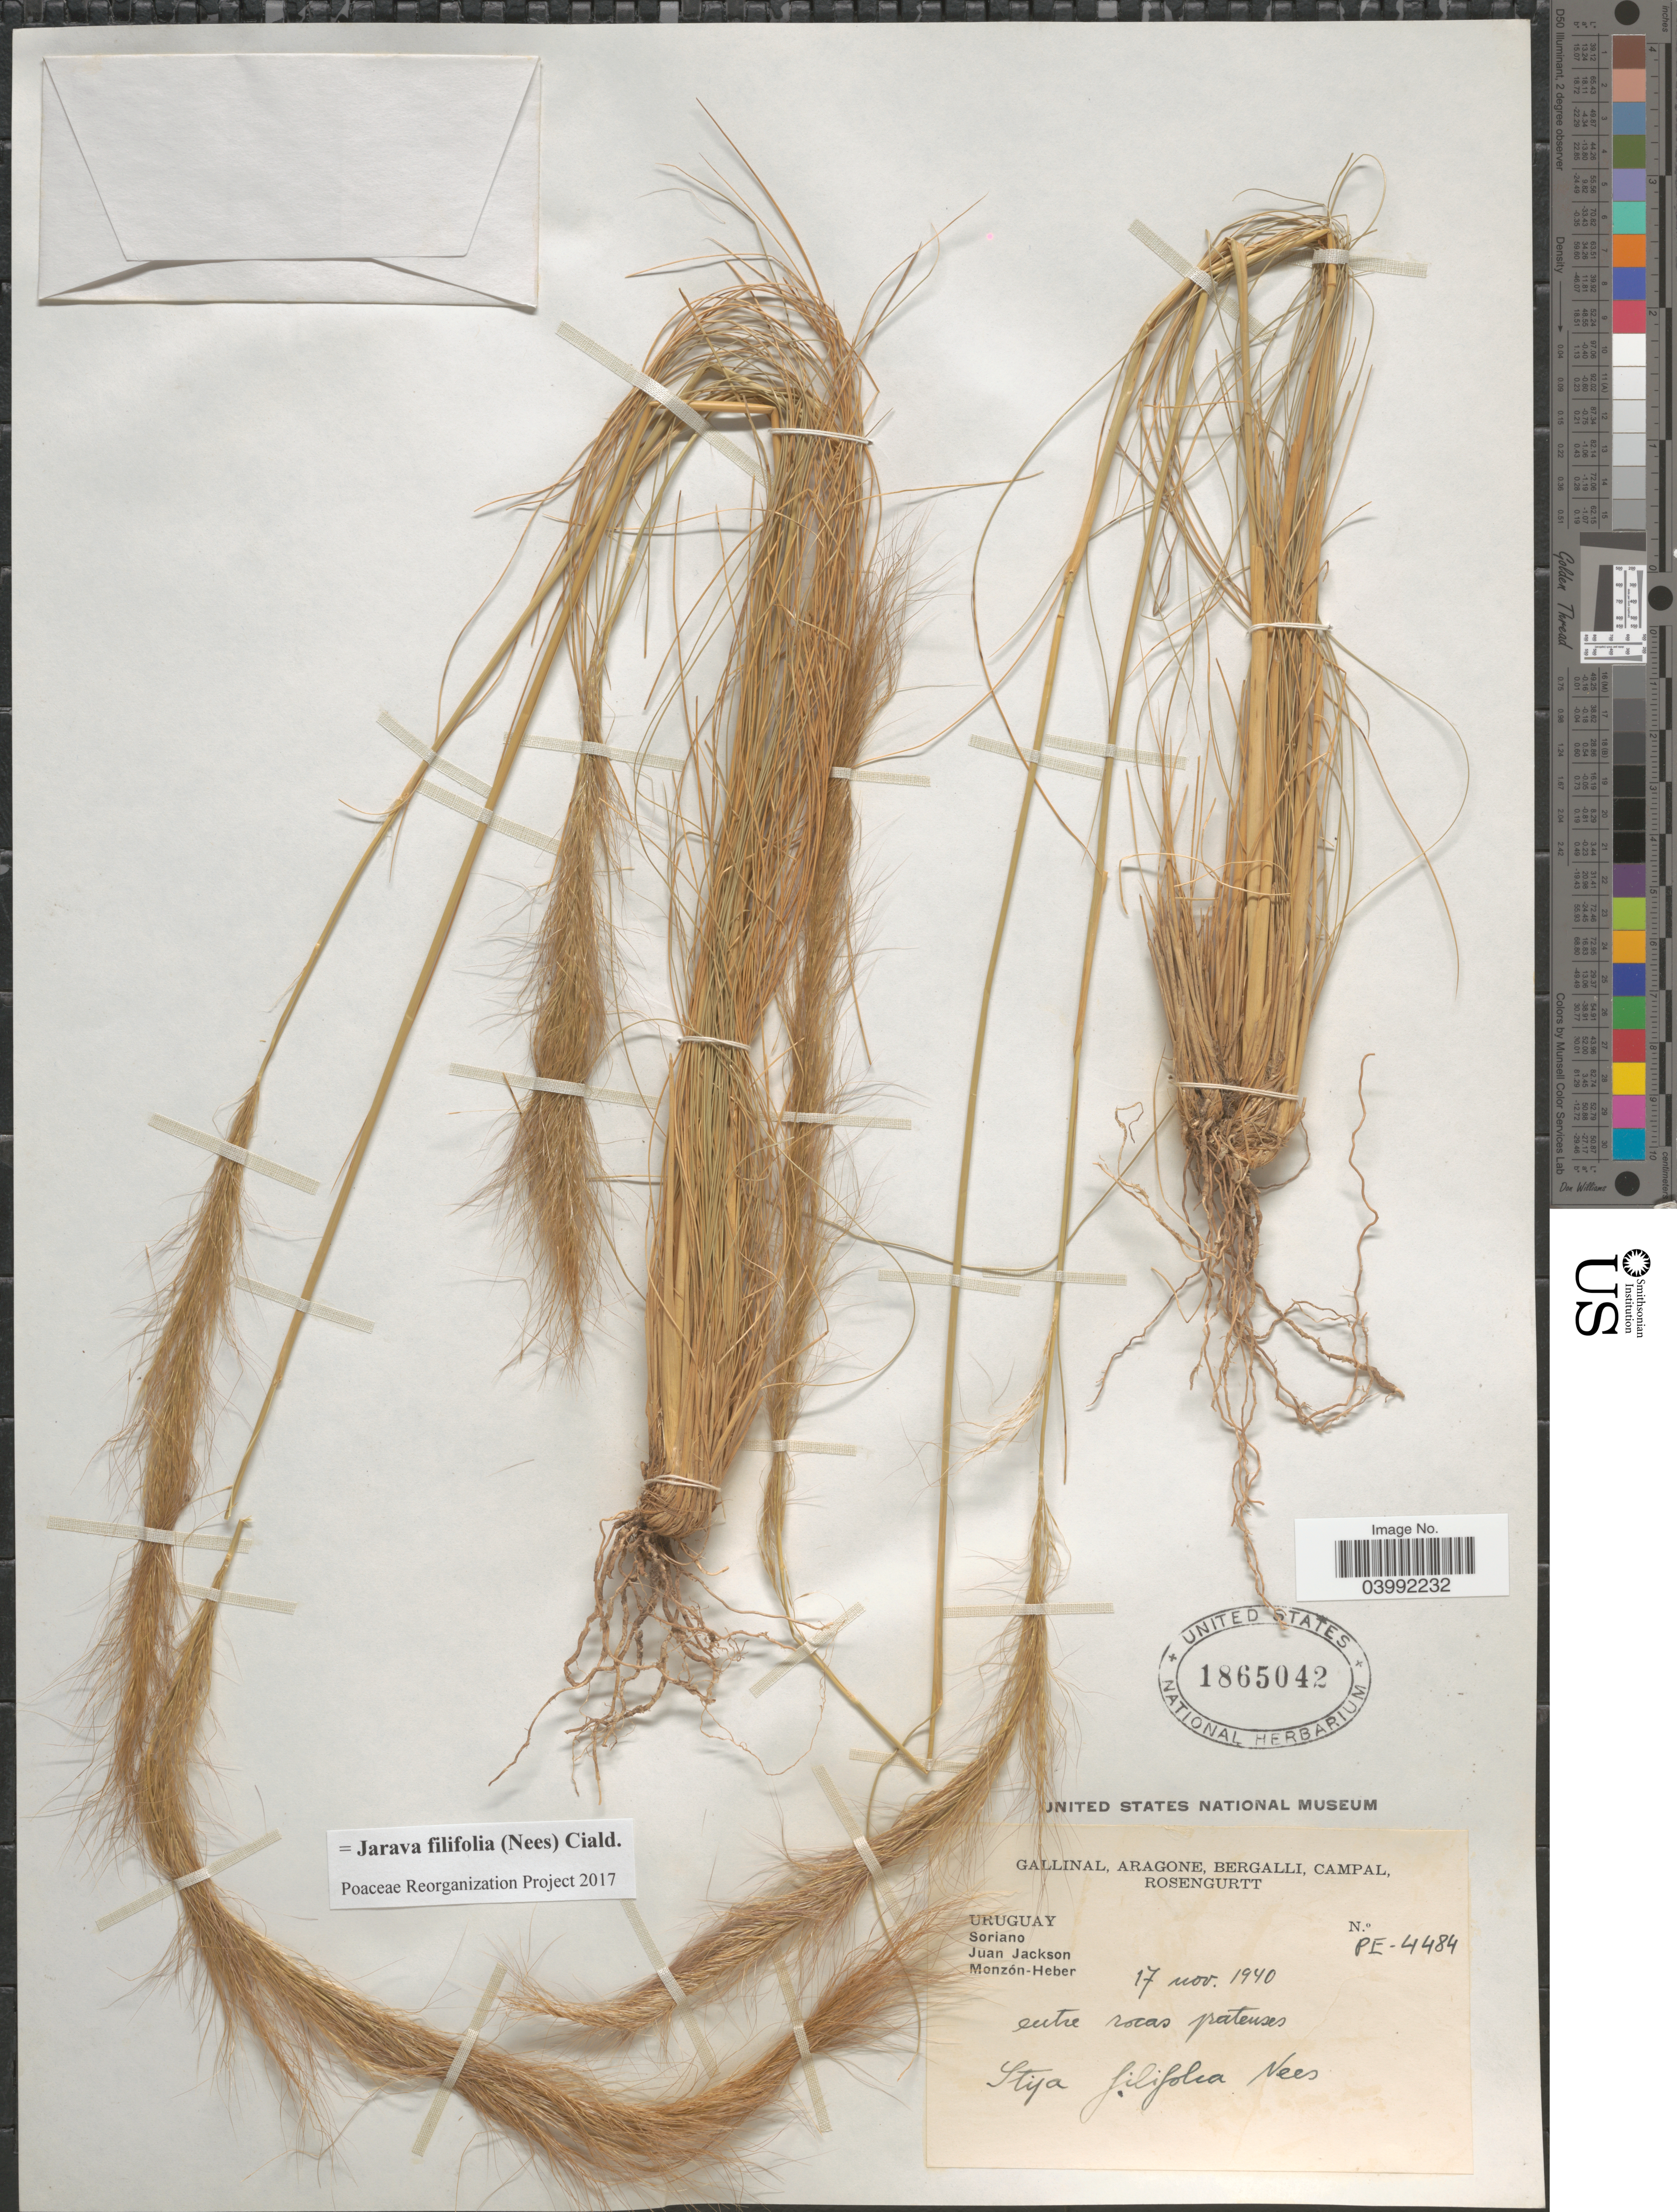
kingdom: Plantae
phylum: Tracheophyta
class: Liliopsida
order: Poales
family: Poaceae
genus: Jarava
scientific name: Jarava filifolia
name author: (Nees) Ciald.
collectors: -. Gallinal, -- Aragone, -- Bergalli, -- Campal & Rosengurtt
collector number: PE-4484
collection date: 1940-11-17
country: Uruguay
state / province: Soriano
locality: Juan Jackson. Monzón-Heber.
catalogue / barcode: US 1865042